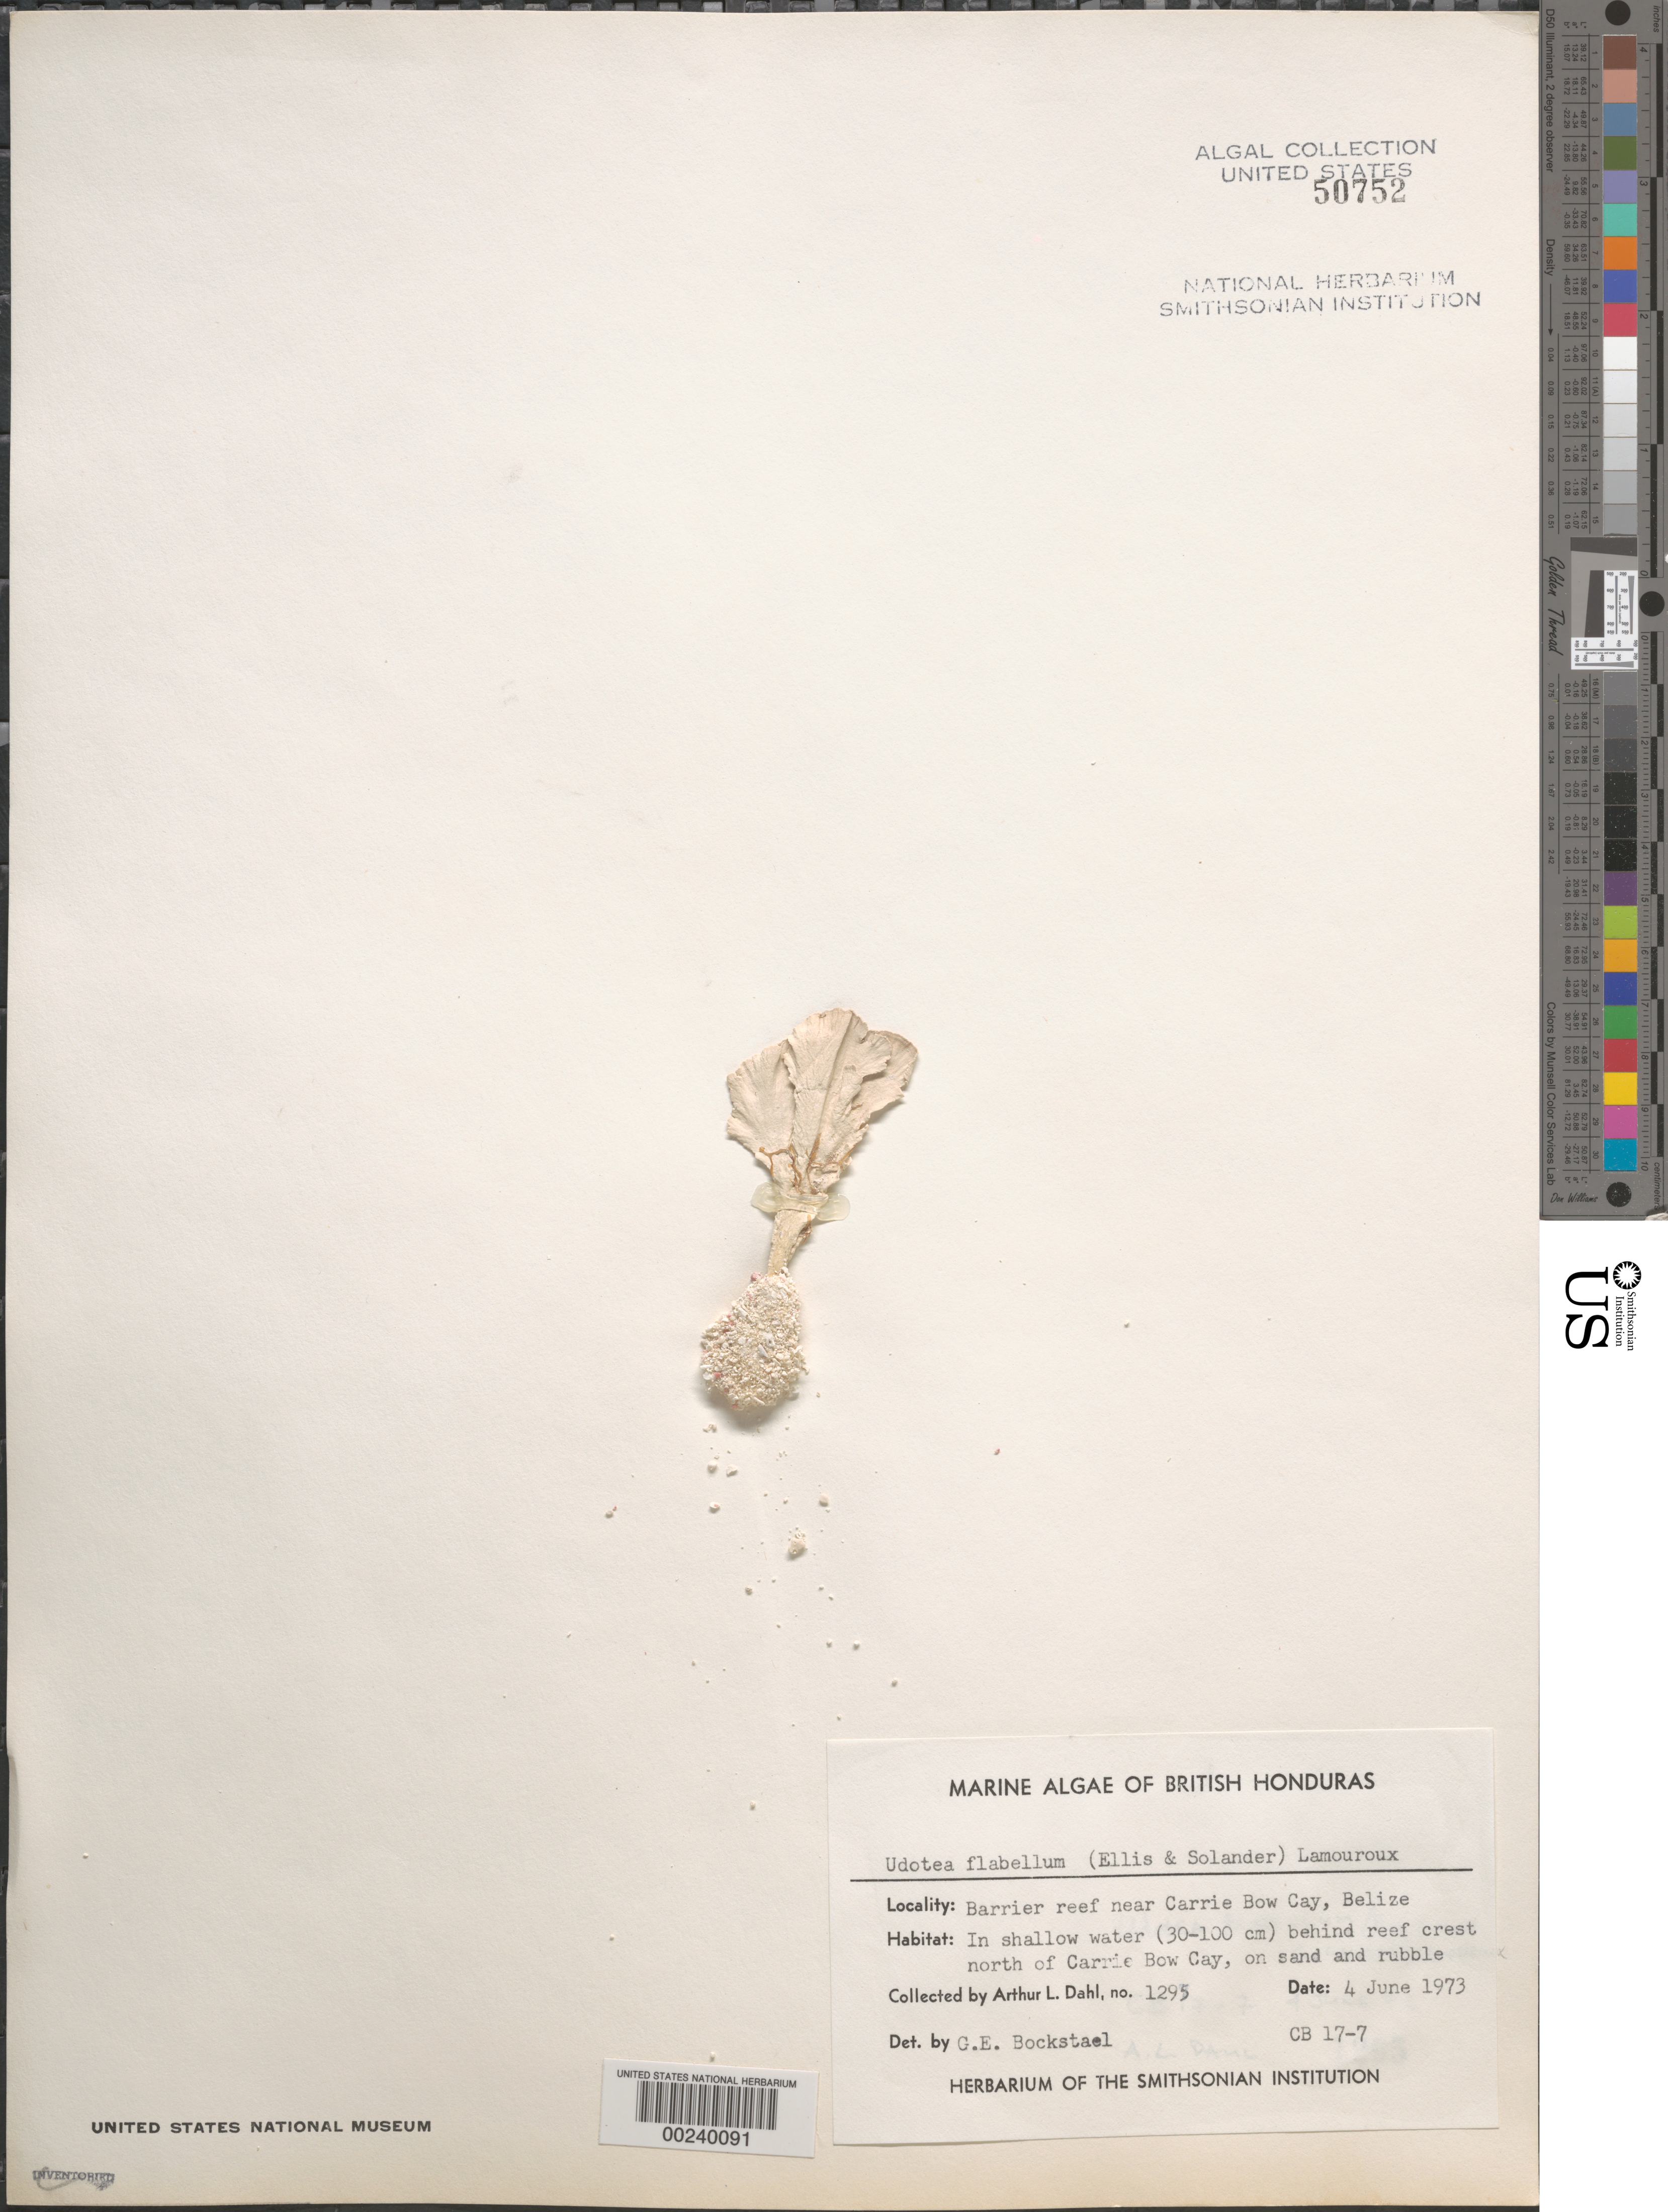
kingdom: Plantae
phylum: Chlorophyta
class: Ulvophyceae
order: Bryopsidales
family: Udoteaceae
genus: Udotea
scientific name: Udotea flabellum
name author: (J. Ellis & Sol.) M. Howe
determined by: Bockstael, G. E.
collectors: A. Dahl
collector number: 1295 & CB 17-7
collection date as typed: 04 Jun 1973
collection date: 1973-06-04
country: Belize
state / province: Stann Creek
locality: North of Carrie Bow Cay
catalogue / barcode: US 50752